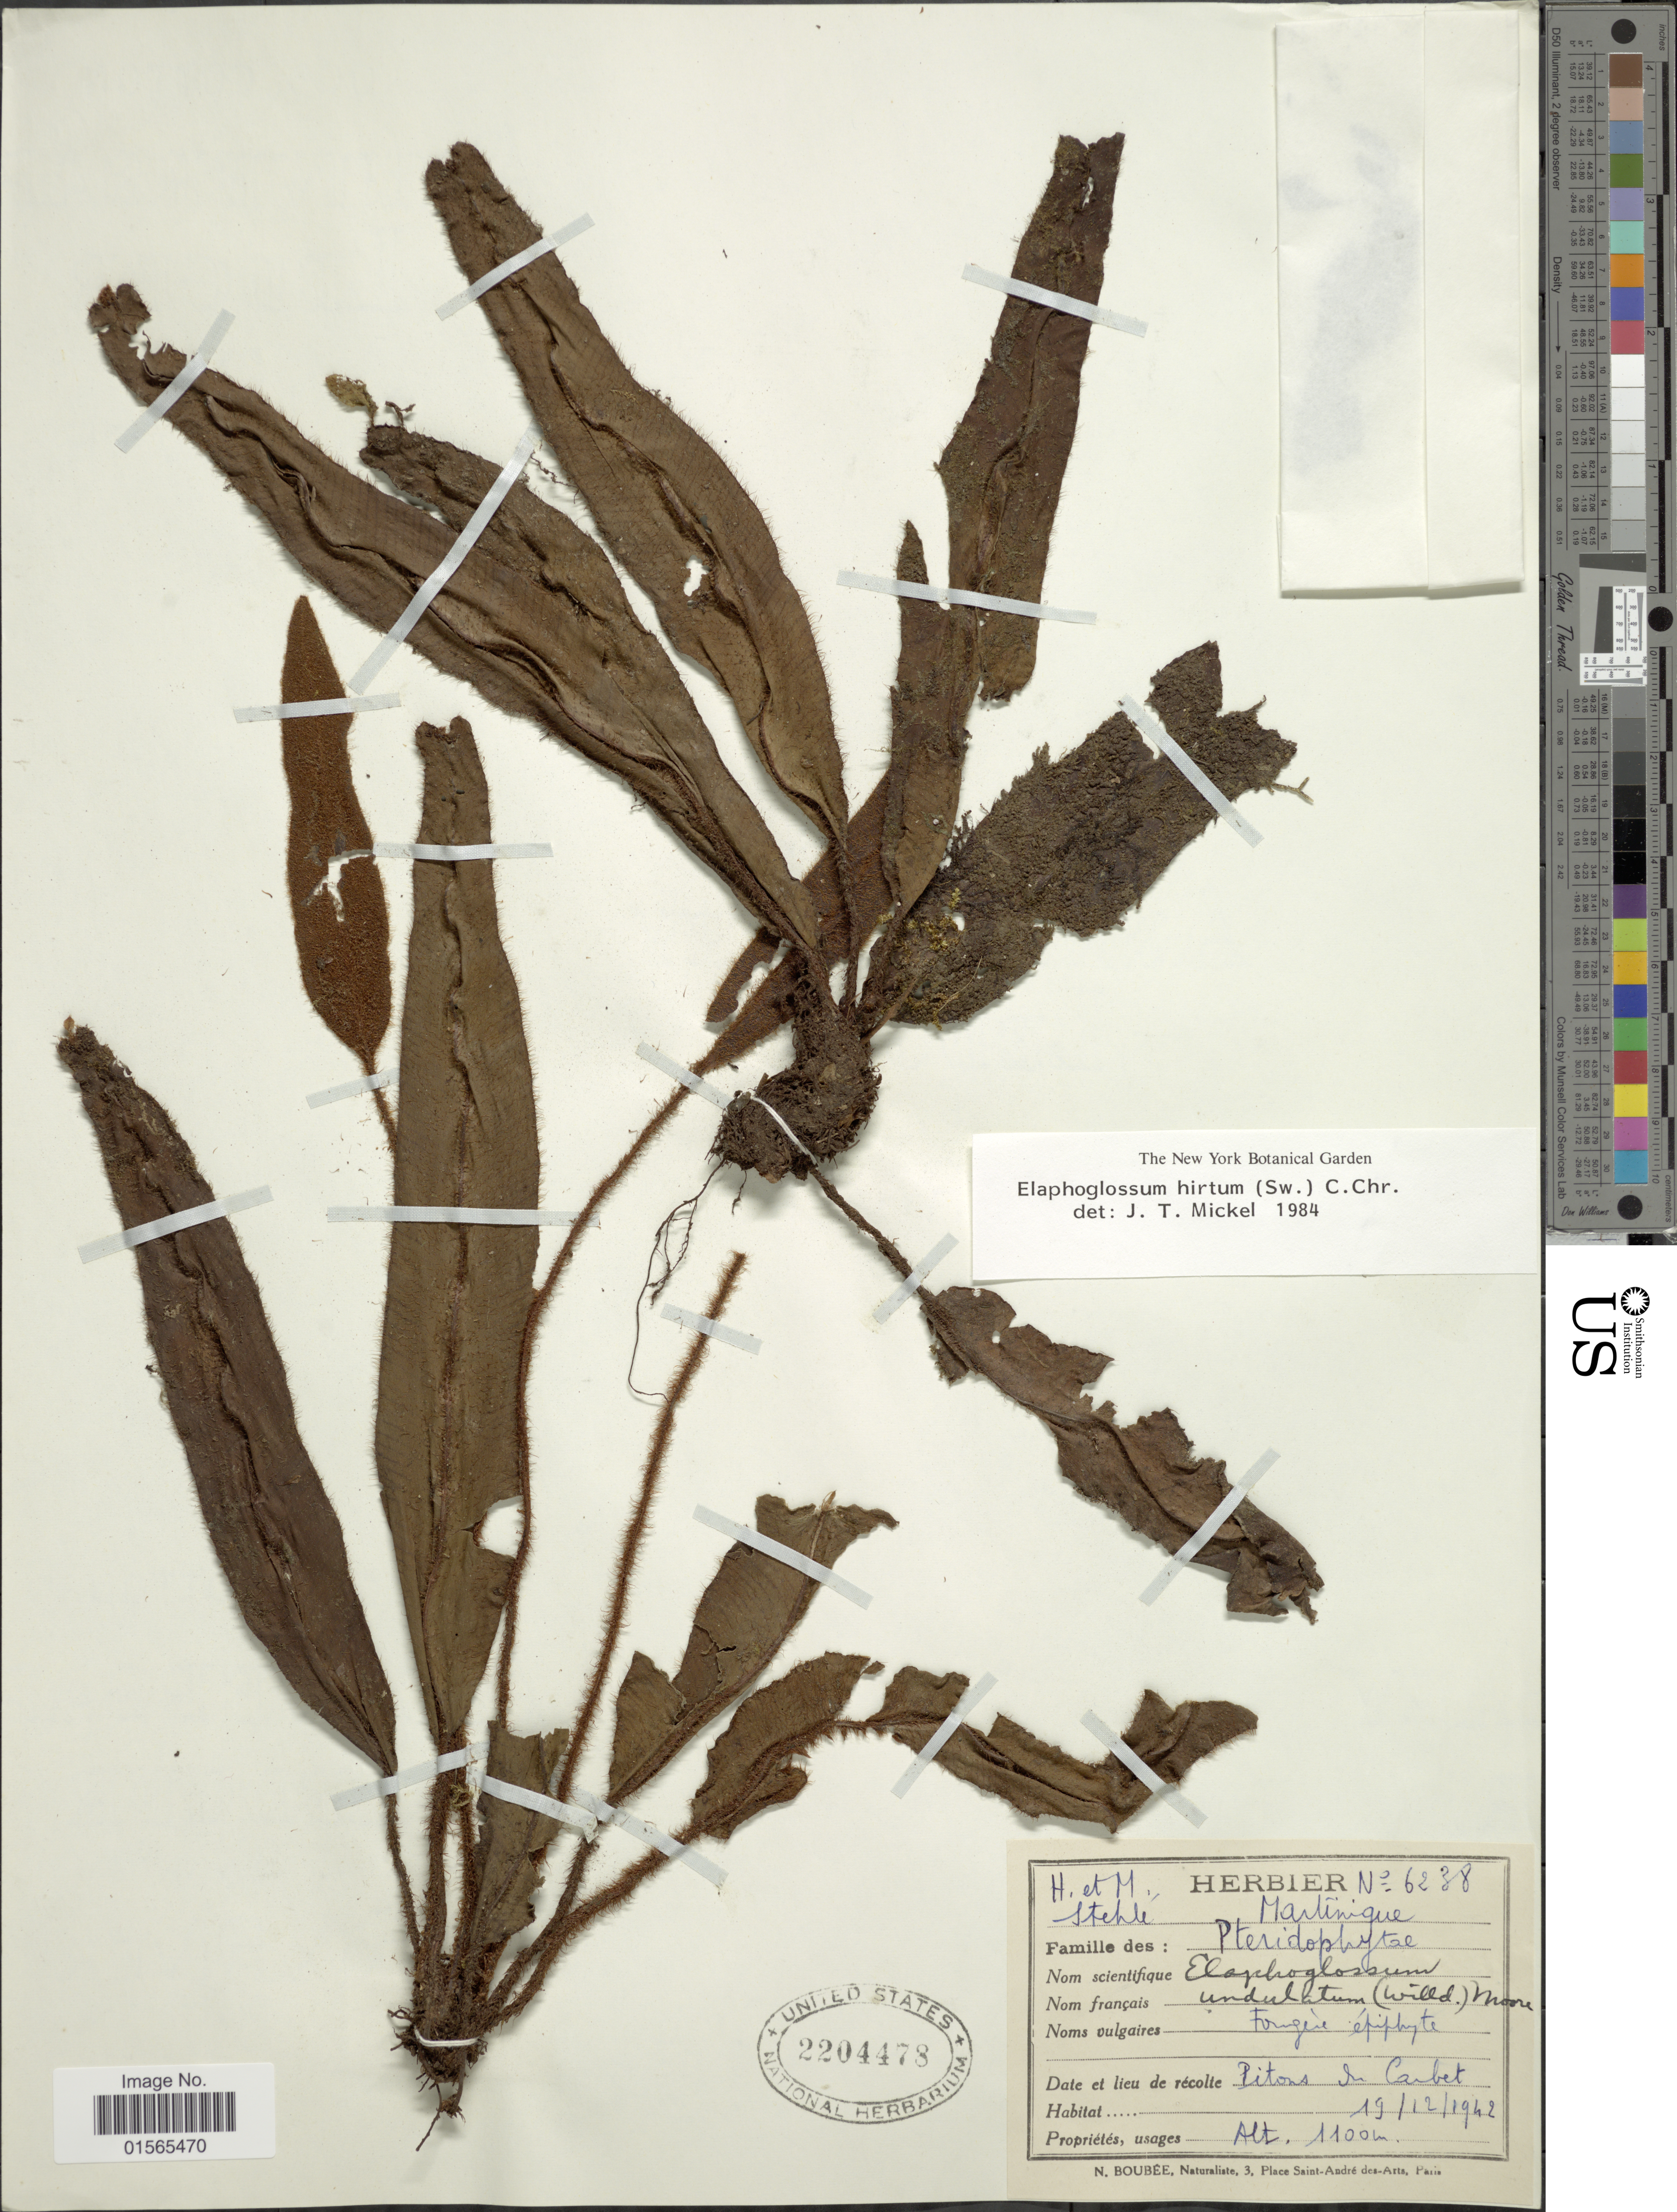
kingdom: Plantae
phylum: Tracheophyta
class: Polypodiopsida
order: Polypodiales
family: Dryopteridaceae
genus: Elaphoglossum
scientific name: Elaphoglossum hirtum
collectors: H. Stehlé & M. Stehlé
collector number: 6238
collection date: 1942-12-19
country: Martinique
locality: Pitons in Carbet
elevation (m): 1100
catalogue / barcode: US 2204478